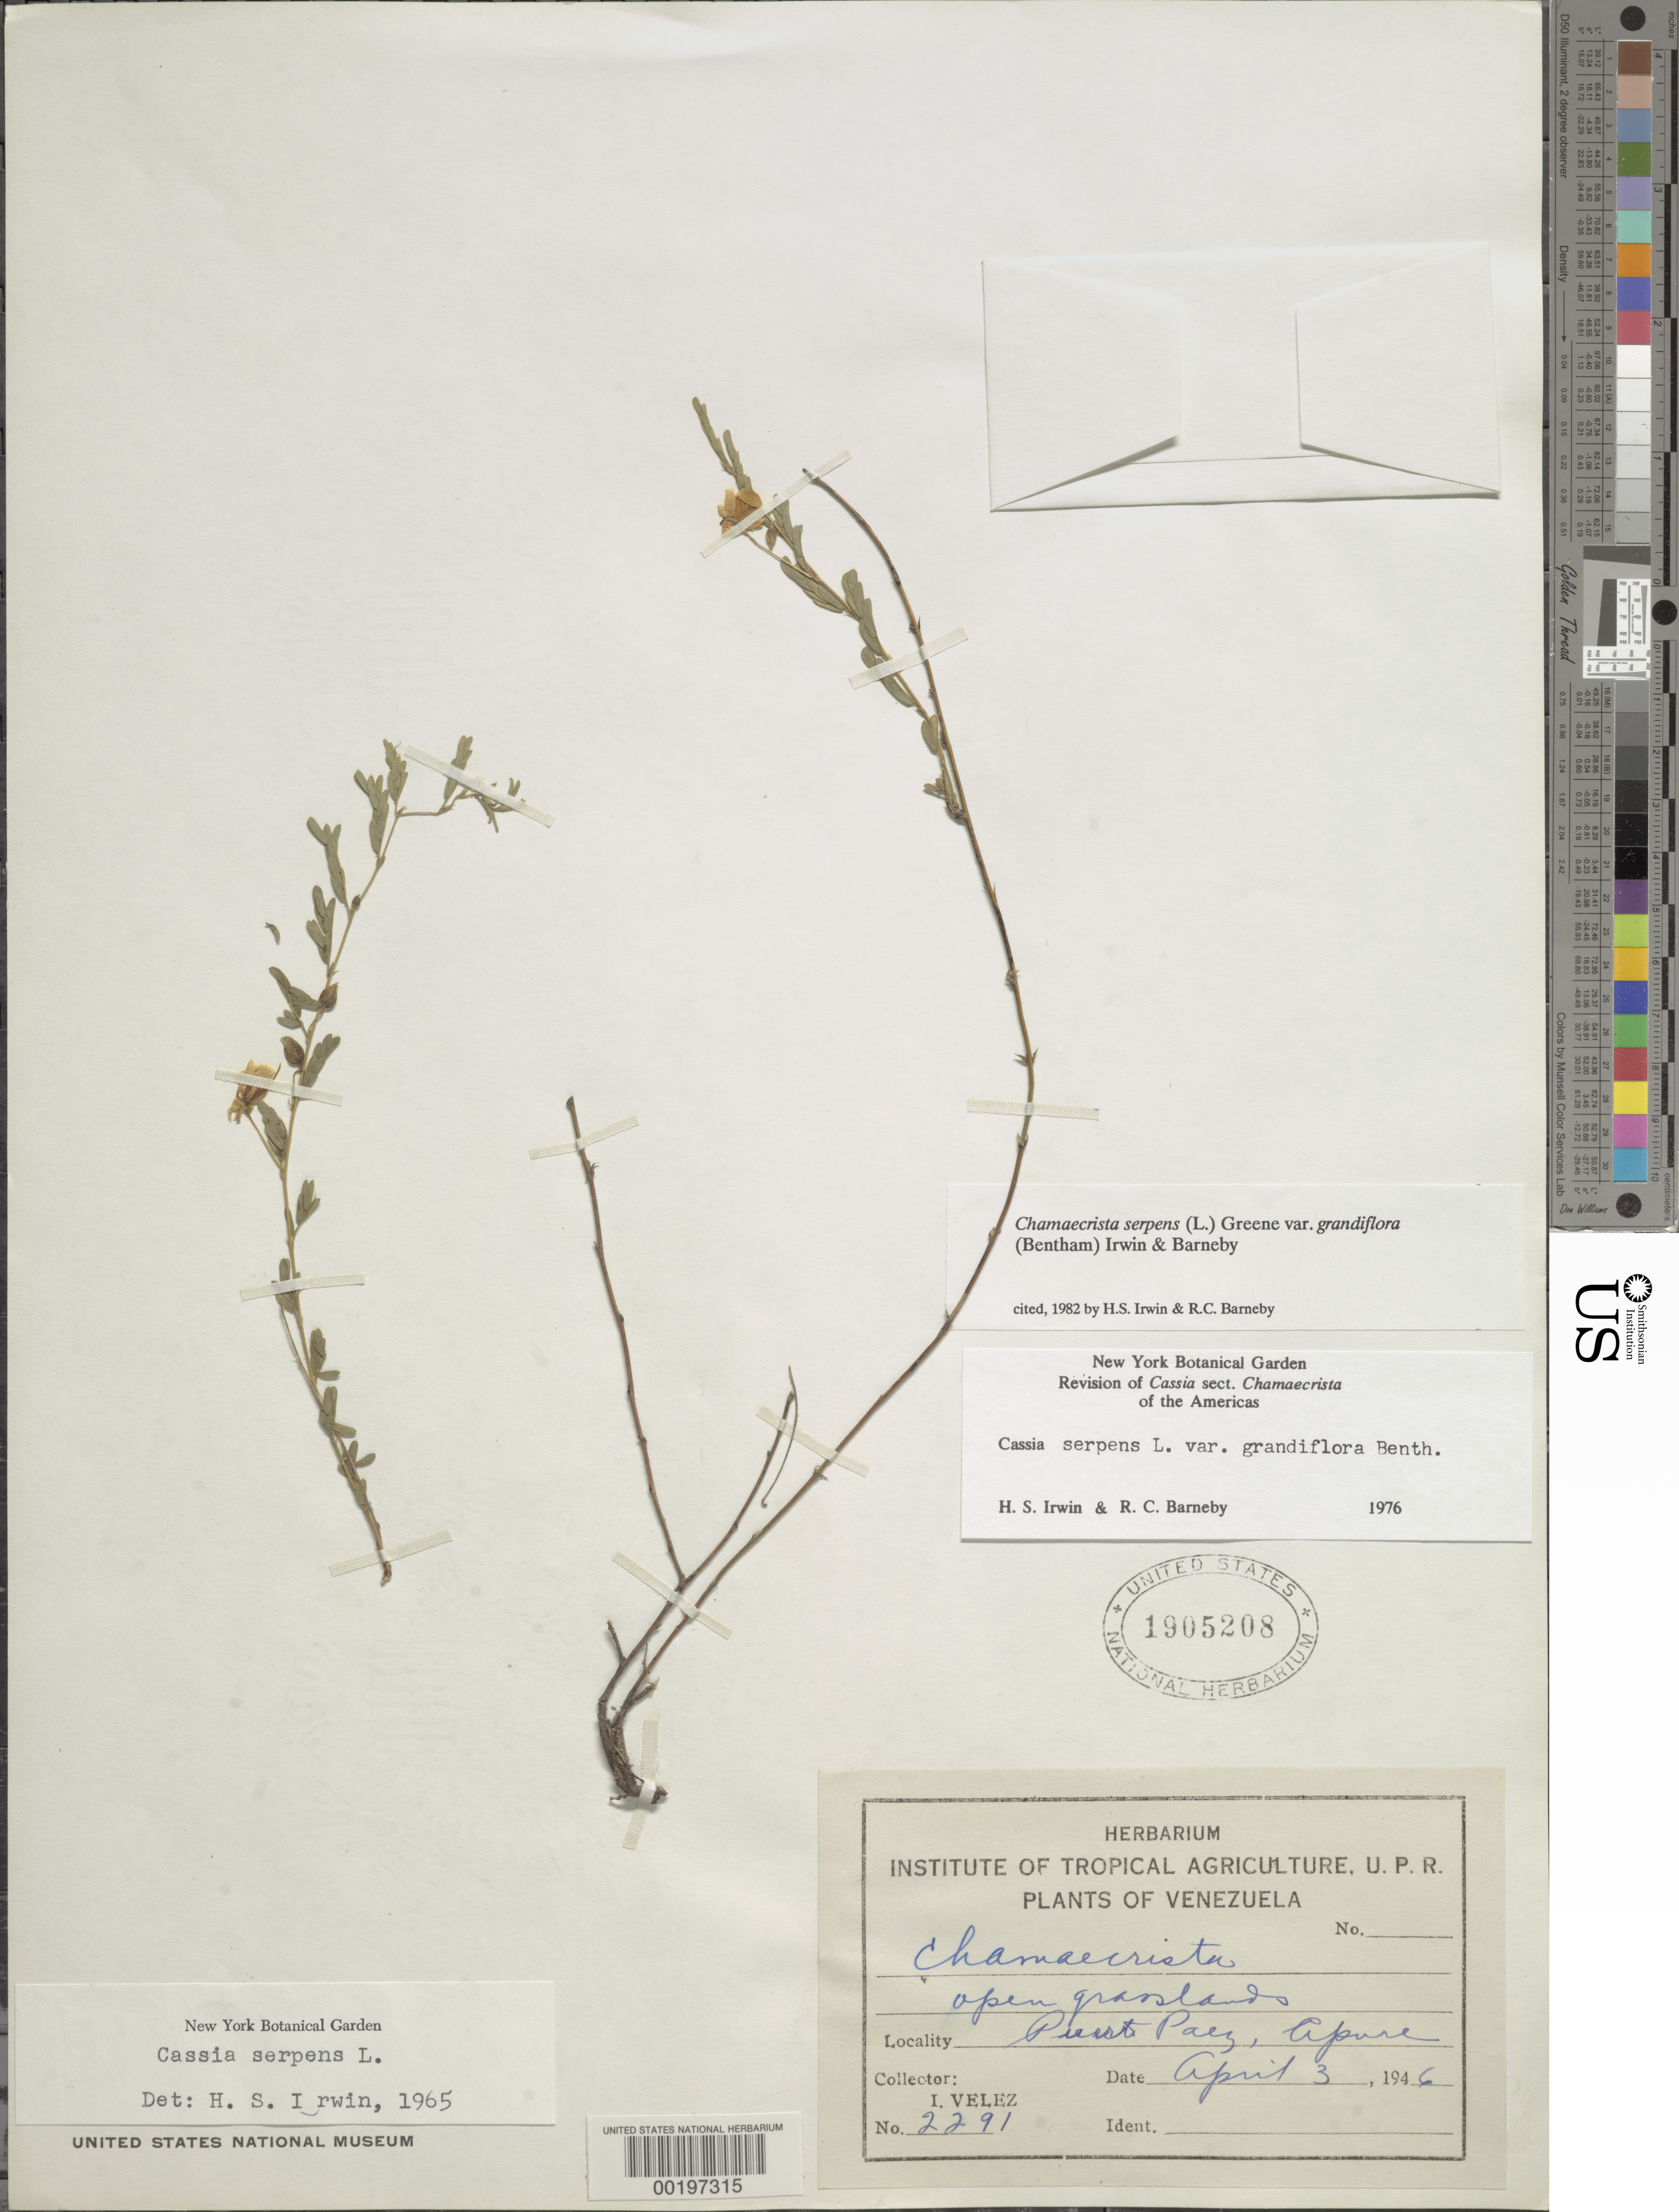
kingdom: Plantae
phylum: Tracheophyta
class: Magnoliopsida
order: Fabales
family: Fabaceae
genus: Chamaecrista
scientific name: Chamaecrista serpens var. grandiflora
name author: (Benth.) H.S. Irwin & Barneby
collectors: I. Velez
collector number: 2291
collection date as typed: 03 Apr 1946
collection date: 1946-04-03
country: Venezuela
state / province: Apure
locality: Puerto paez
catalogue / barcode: US 1905208